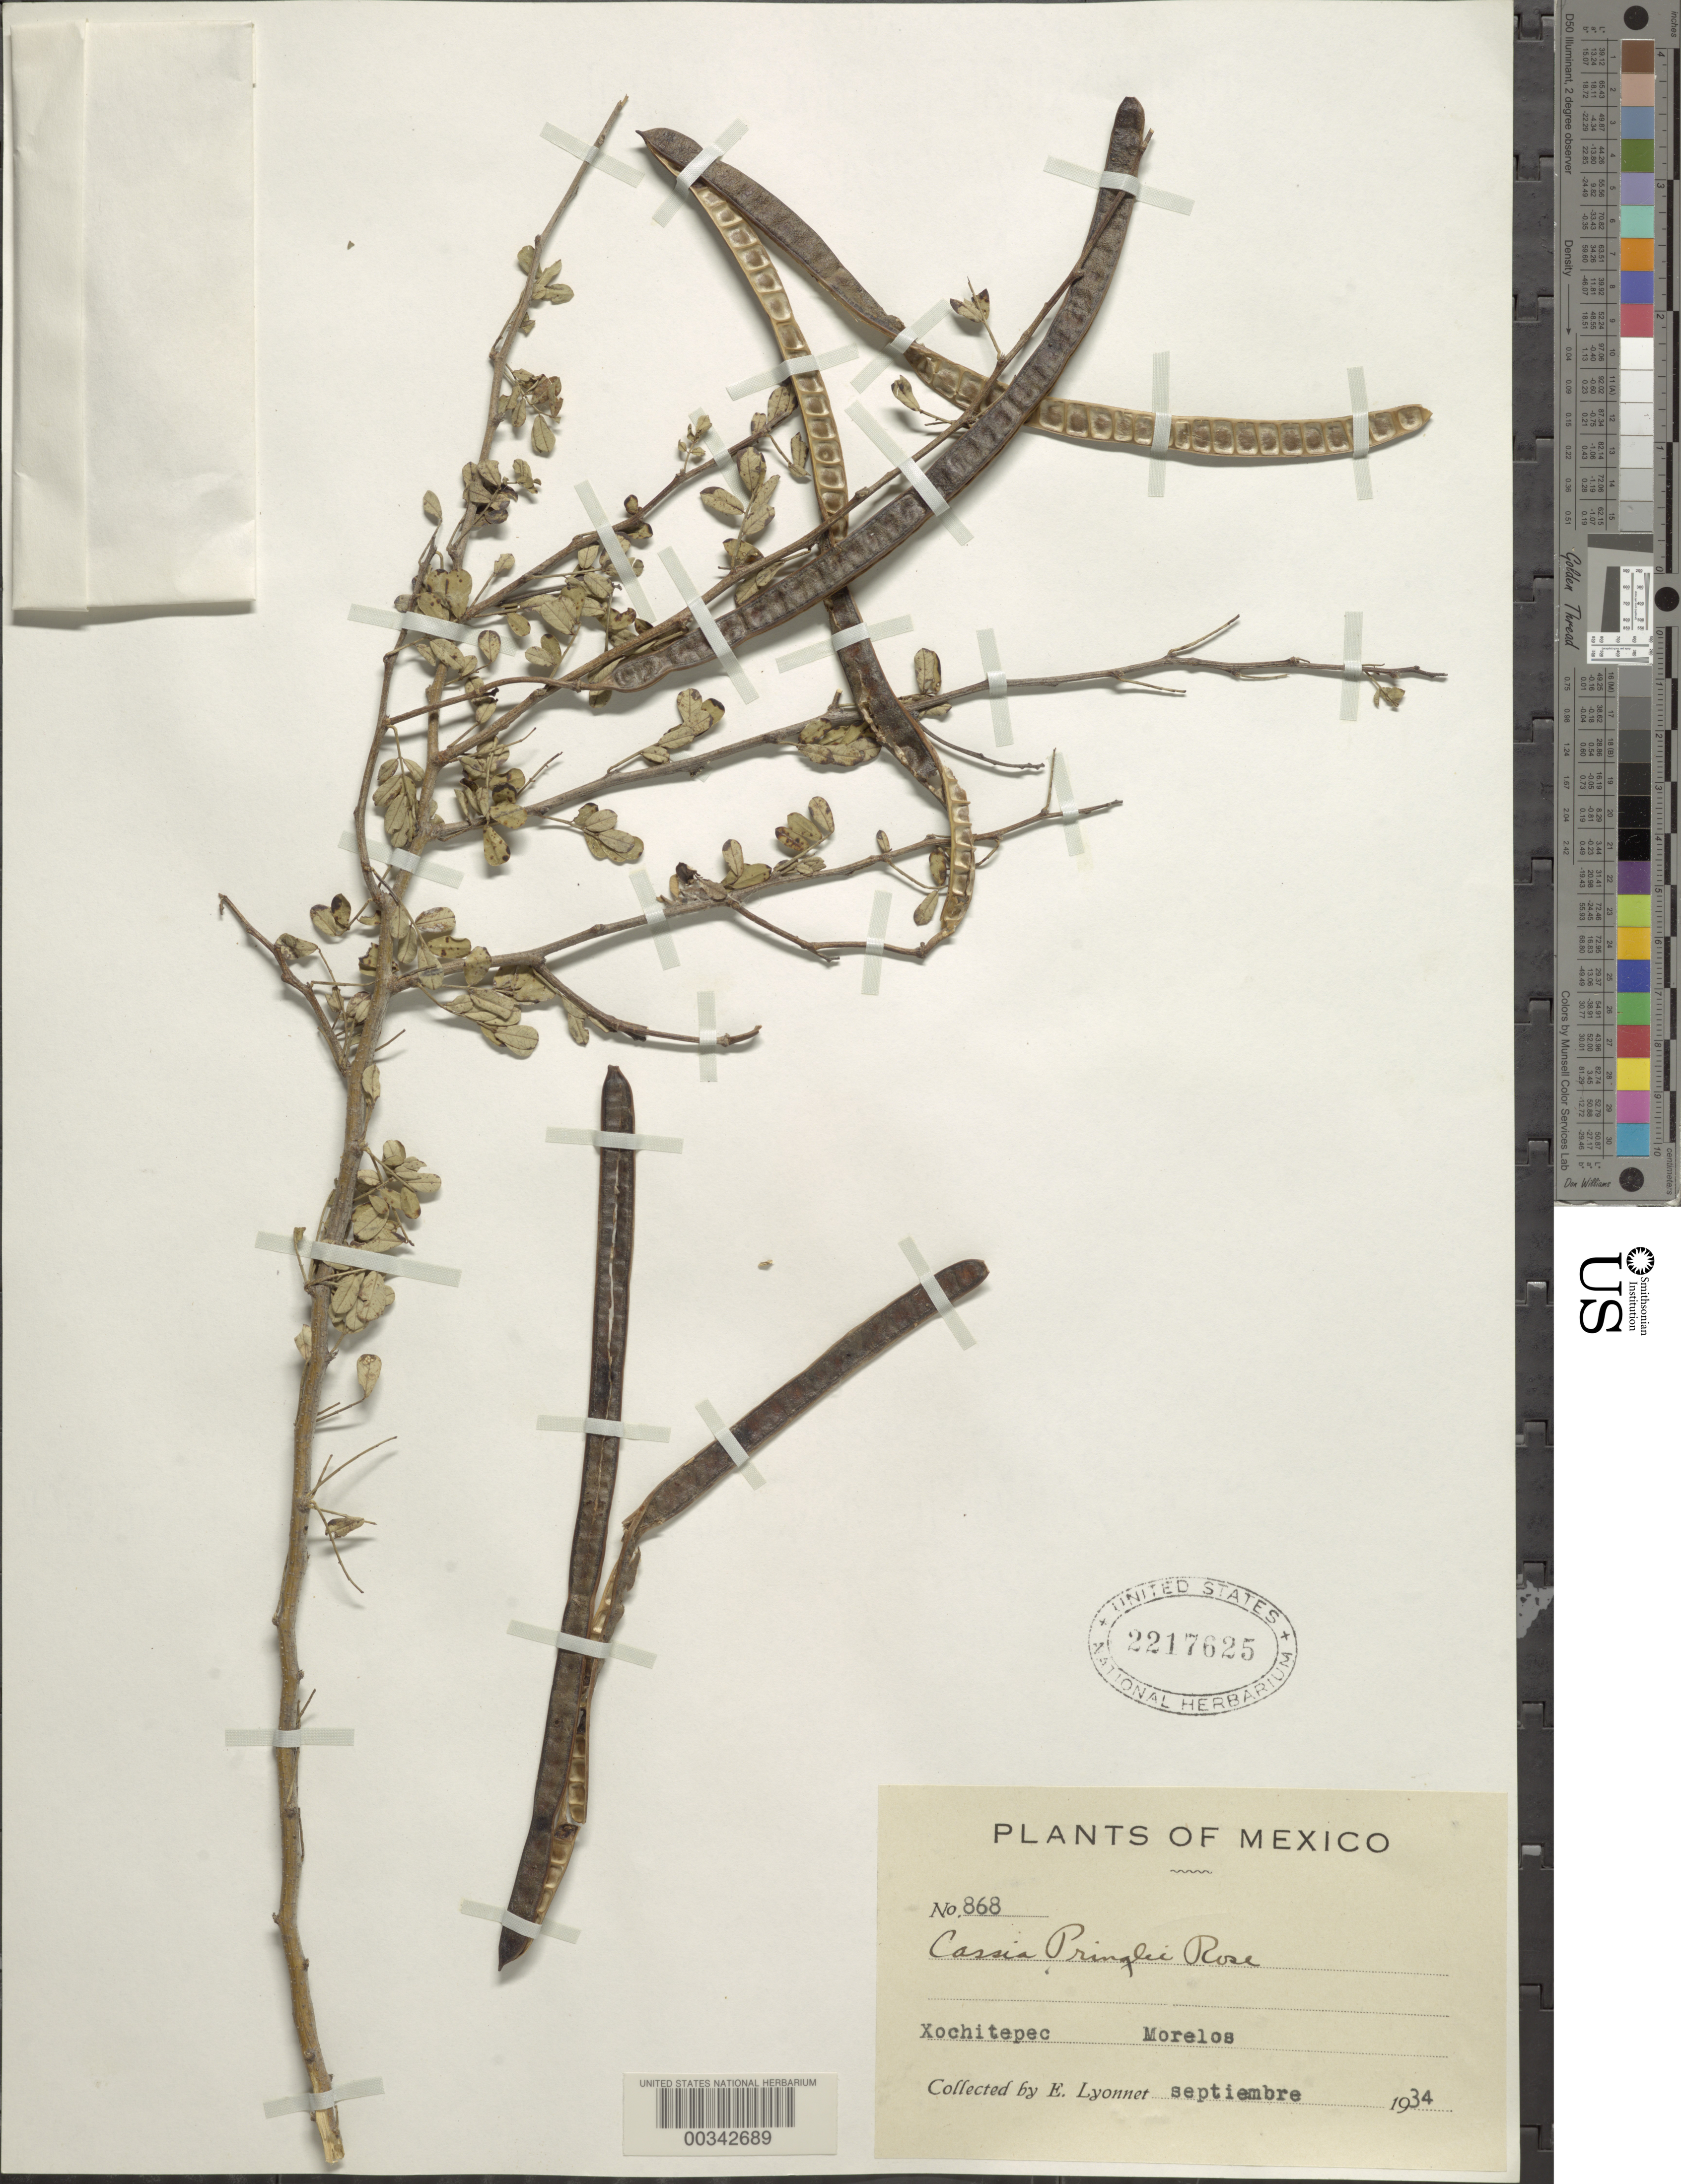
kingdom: Plantae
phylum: Tracheophyta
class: Magnoliopsida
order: Fabales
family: Fabaceae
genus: Senna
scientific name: Senna wislizeni var. pringlei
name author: (Rose) H.S. Irwin & Barneby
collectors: Bro. E. Lyonnet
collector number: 868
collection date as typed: Sep 1934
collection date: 1934-09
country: Mexico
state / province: Morelos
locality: Xochiltepec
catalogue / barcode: US 2217625